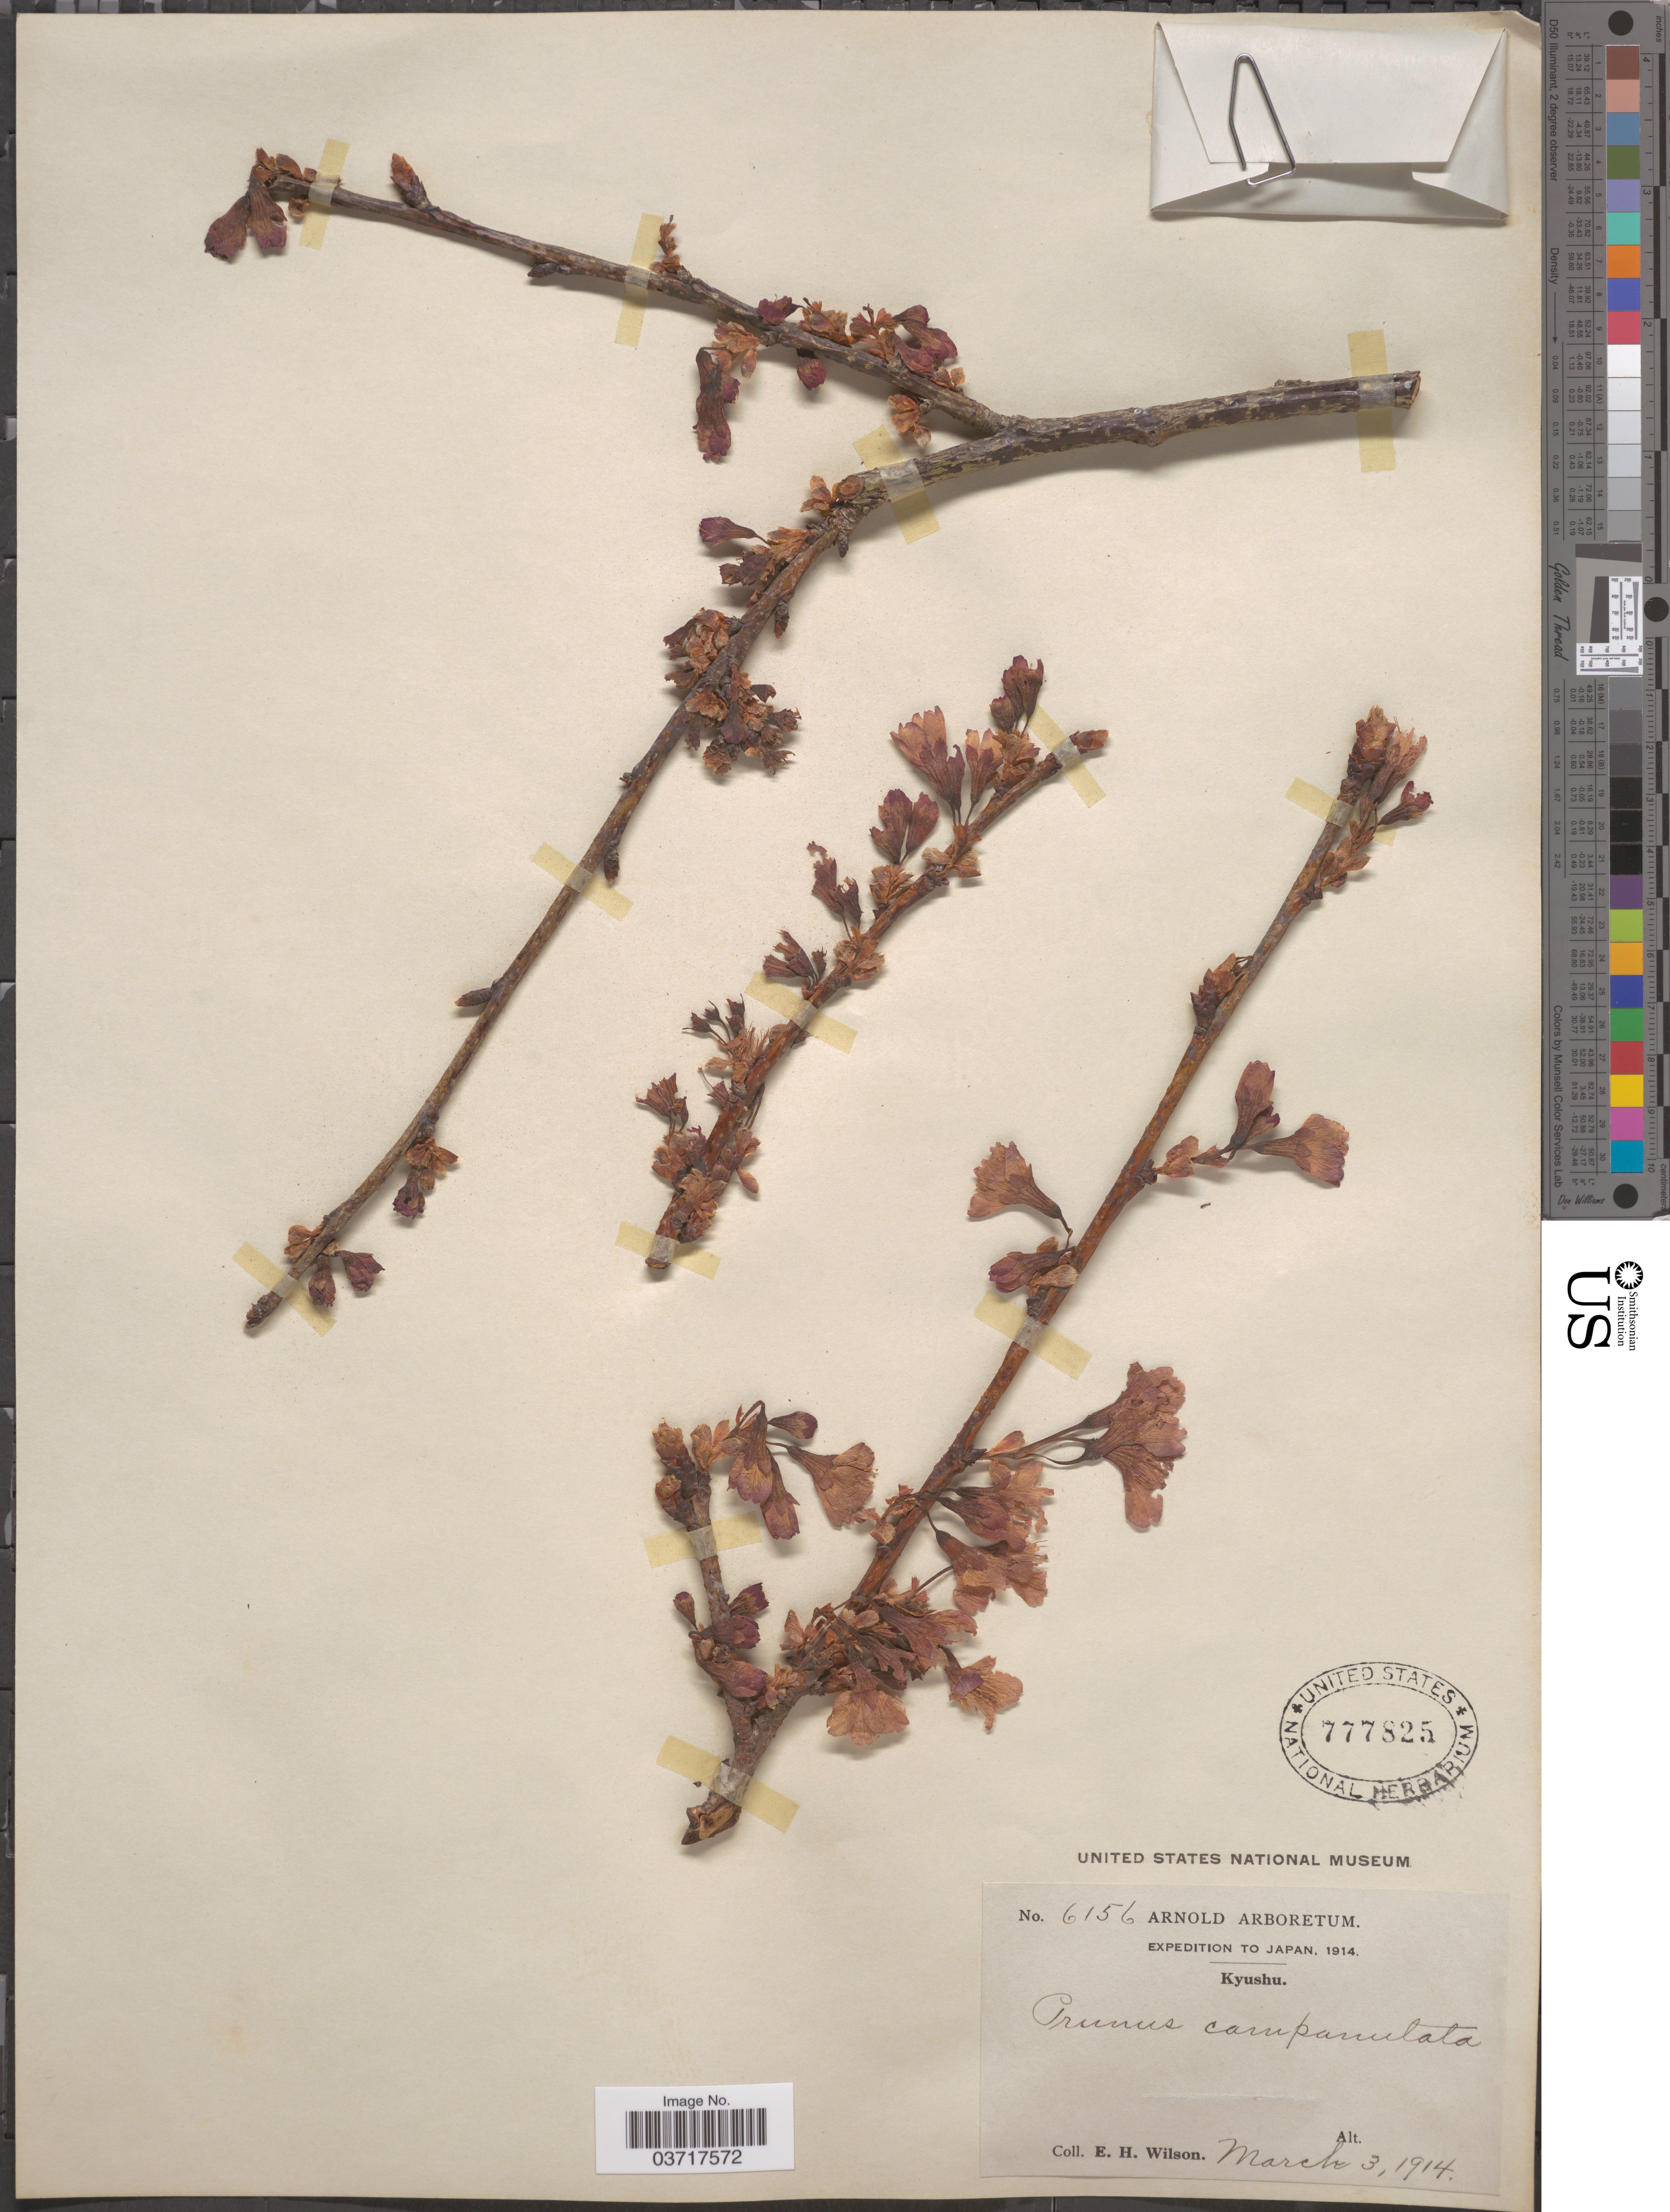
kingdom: Plantae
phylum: Tracheophyta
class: Magnoliopsida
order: Rosales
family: Rosaceae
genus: Prunus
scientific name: Prunus campanulata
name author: Maxim.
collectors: E. Wilson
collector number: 6156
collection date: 1914-03-03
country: Japan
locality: Kyushu.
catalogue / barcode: US 777825